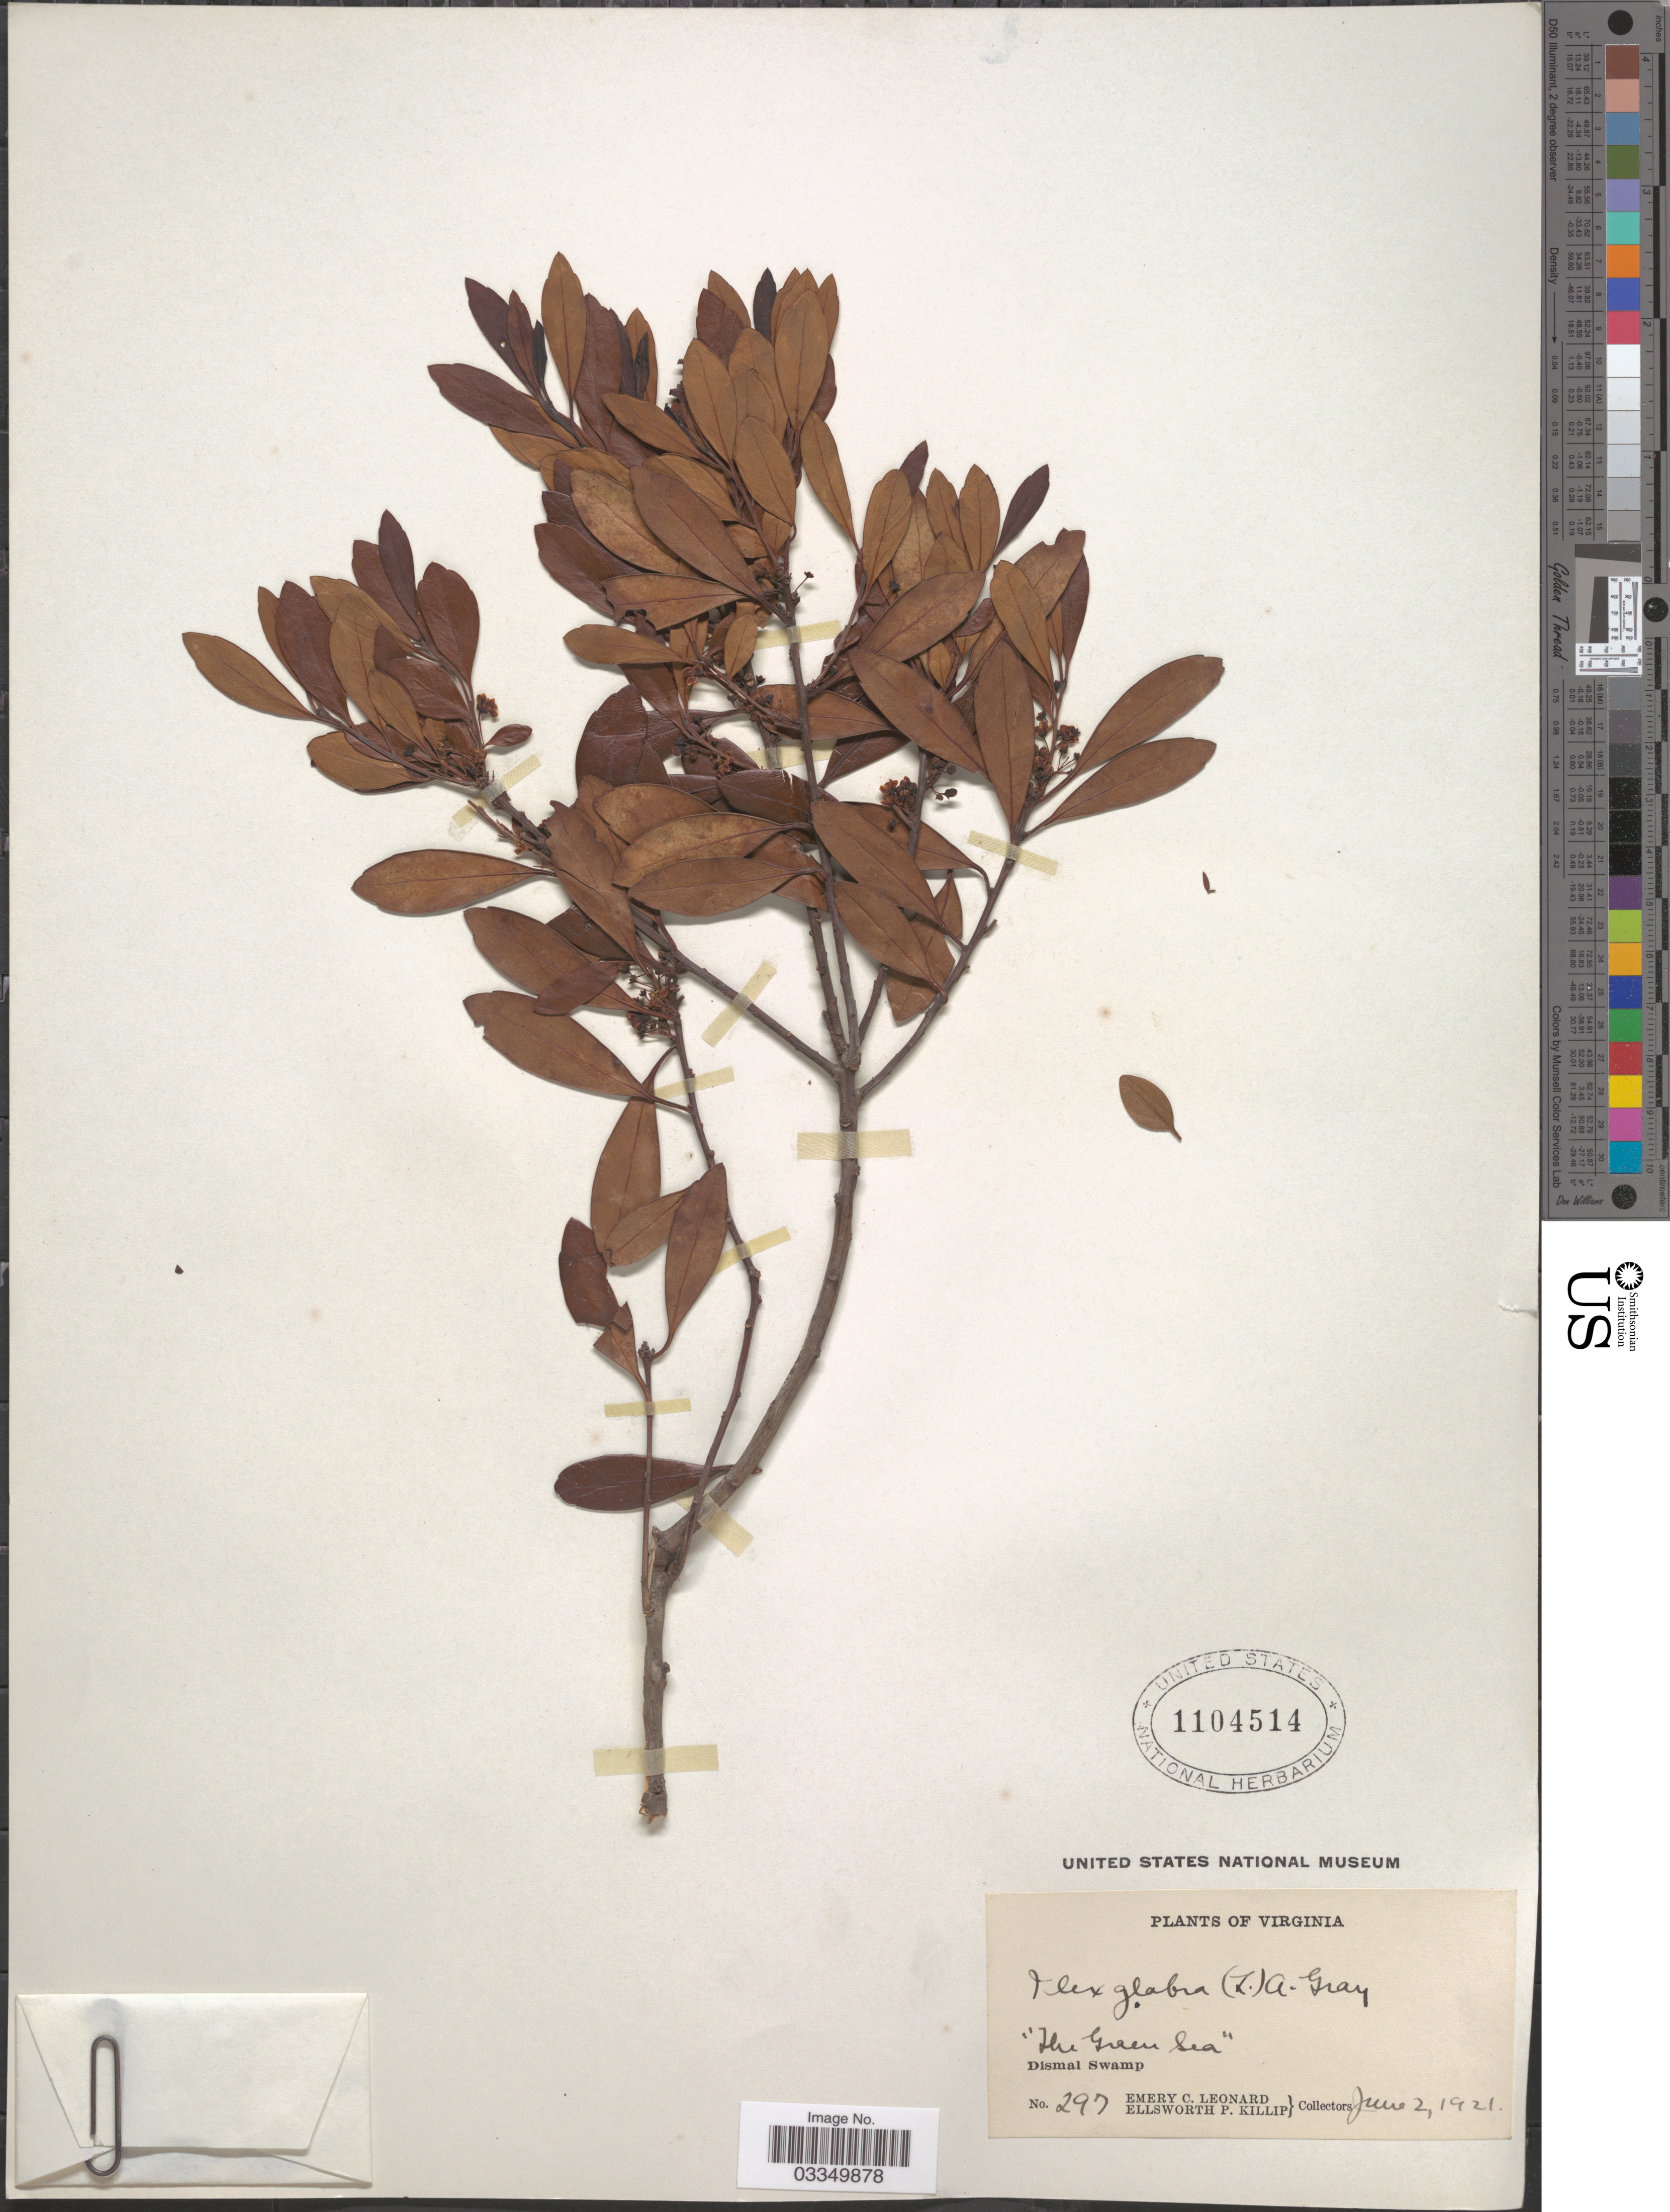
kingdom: Plantae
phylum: Tracheophyta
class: Magnoliopsida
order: Aquifoliales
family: Aquifoliaceae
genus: Ilex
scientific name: Ilex glabra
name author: (L.) A. Gray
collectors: E. C. Leonard & E. P. Killip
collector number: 297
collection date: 1921-06-02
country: United States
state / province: Virginia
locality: The Green Sea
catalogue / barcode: US 1104514